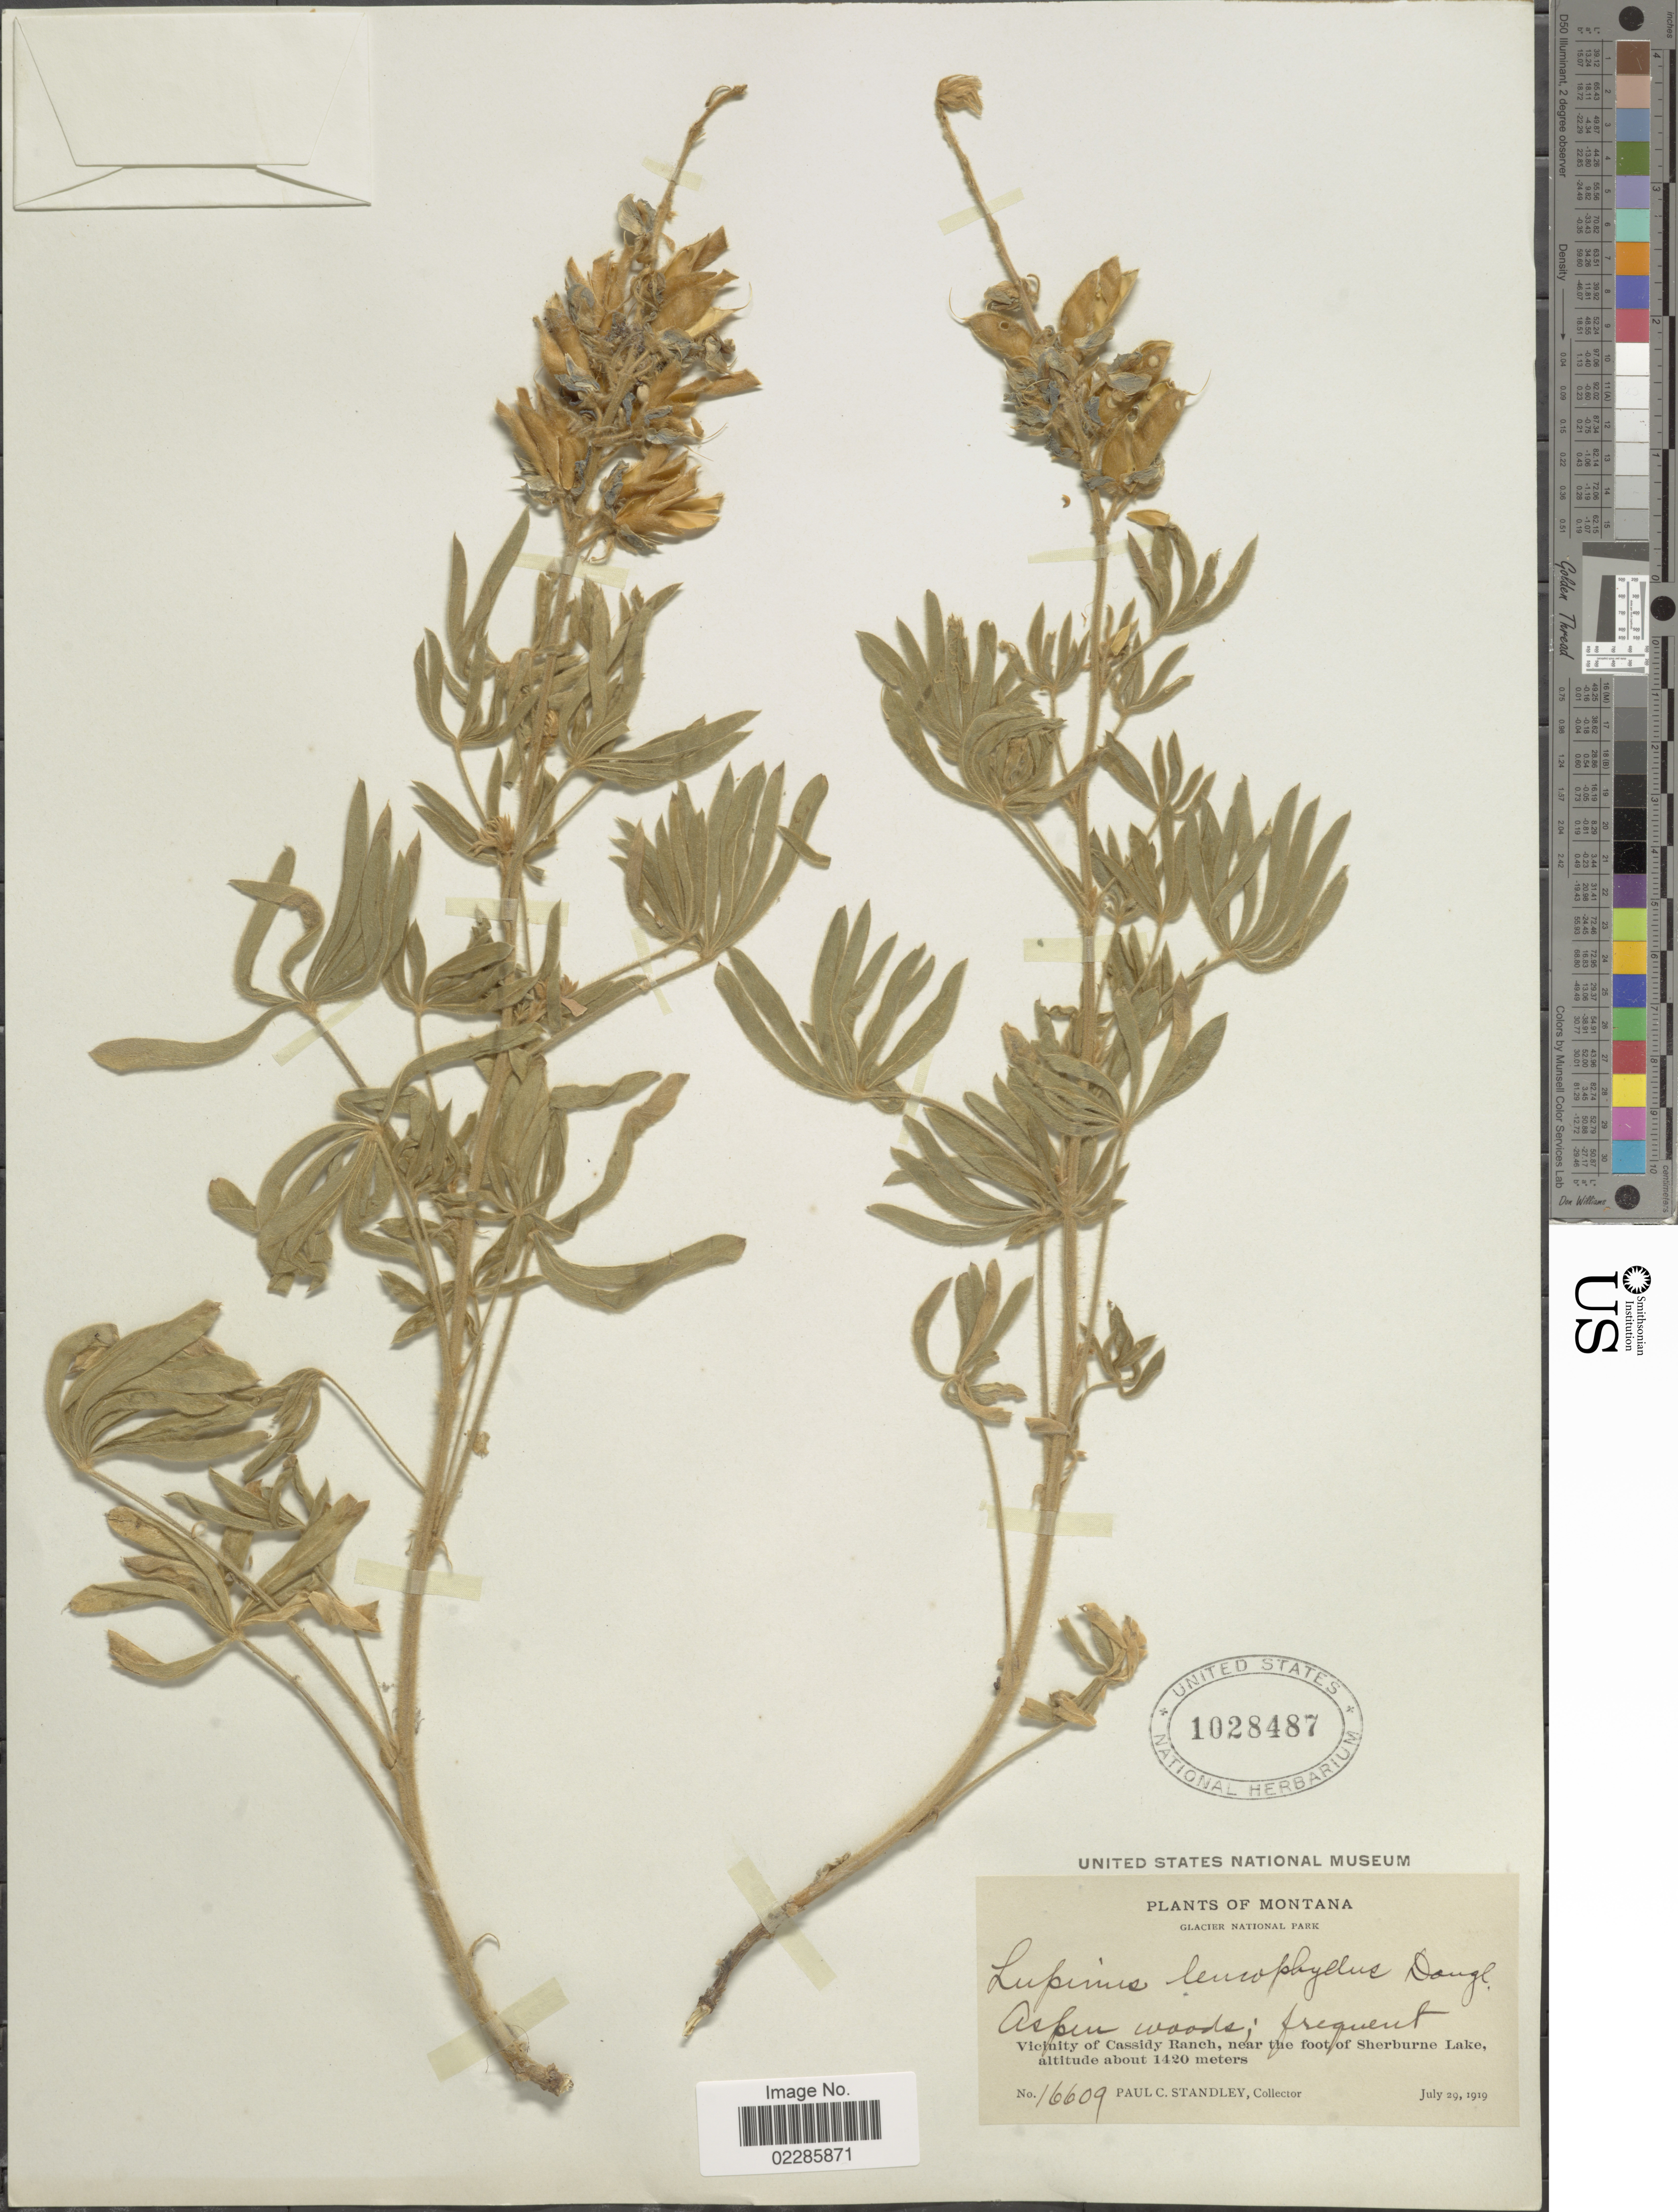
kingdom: Plantae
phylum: Tracheophyta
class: Magnoliopsida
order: Fabales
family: Fabaceae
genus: Lupinus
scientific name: Lupinus leucophyllus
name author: Douglas ex Lindl.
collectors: P. C. Standley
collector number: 16609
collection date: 1919-07-29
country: United States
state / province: Montana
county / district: Glacier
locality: Glacier National Park, Aspen woods; frequent, Vicinity of Cassidy Ranch, near the foot of Sherburne Lake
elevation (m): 1420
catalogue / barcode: US 1028487